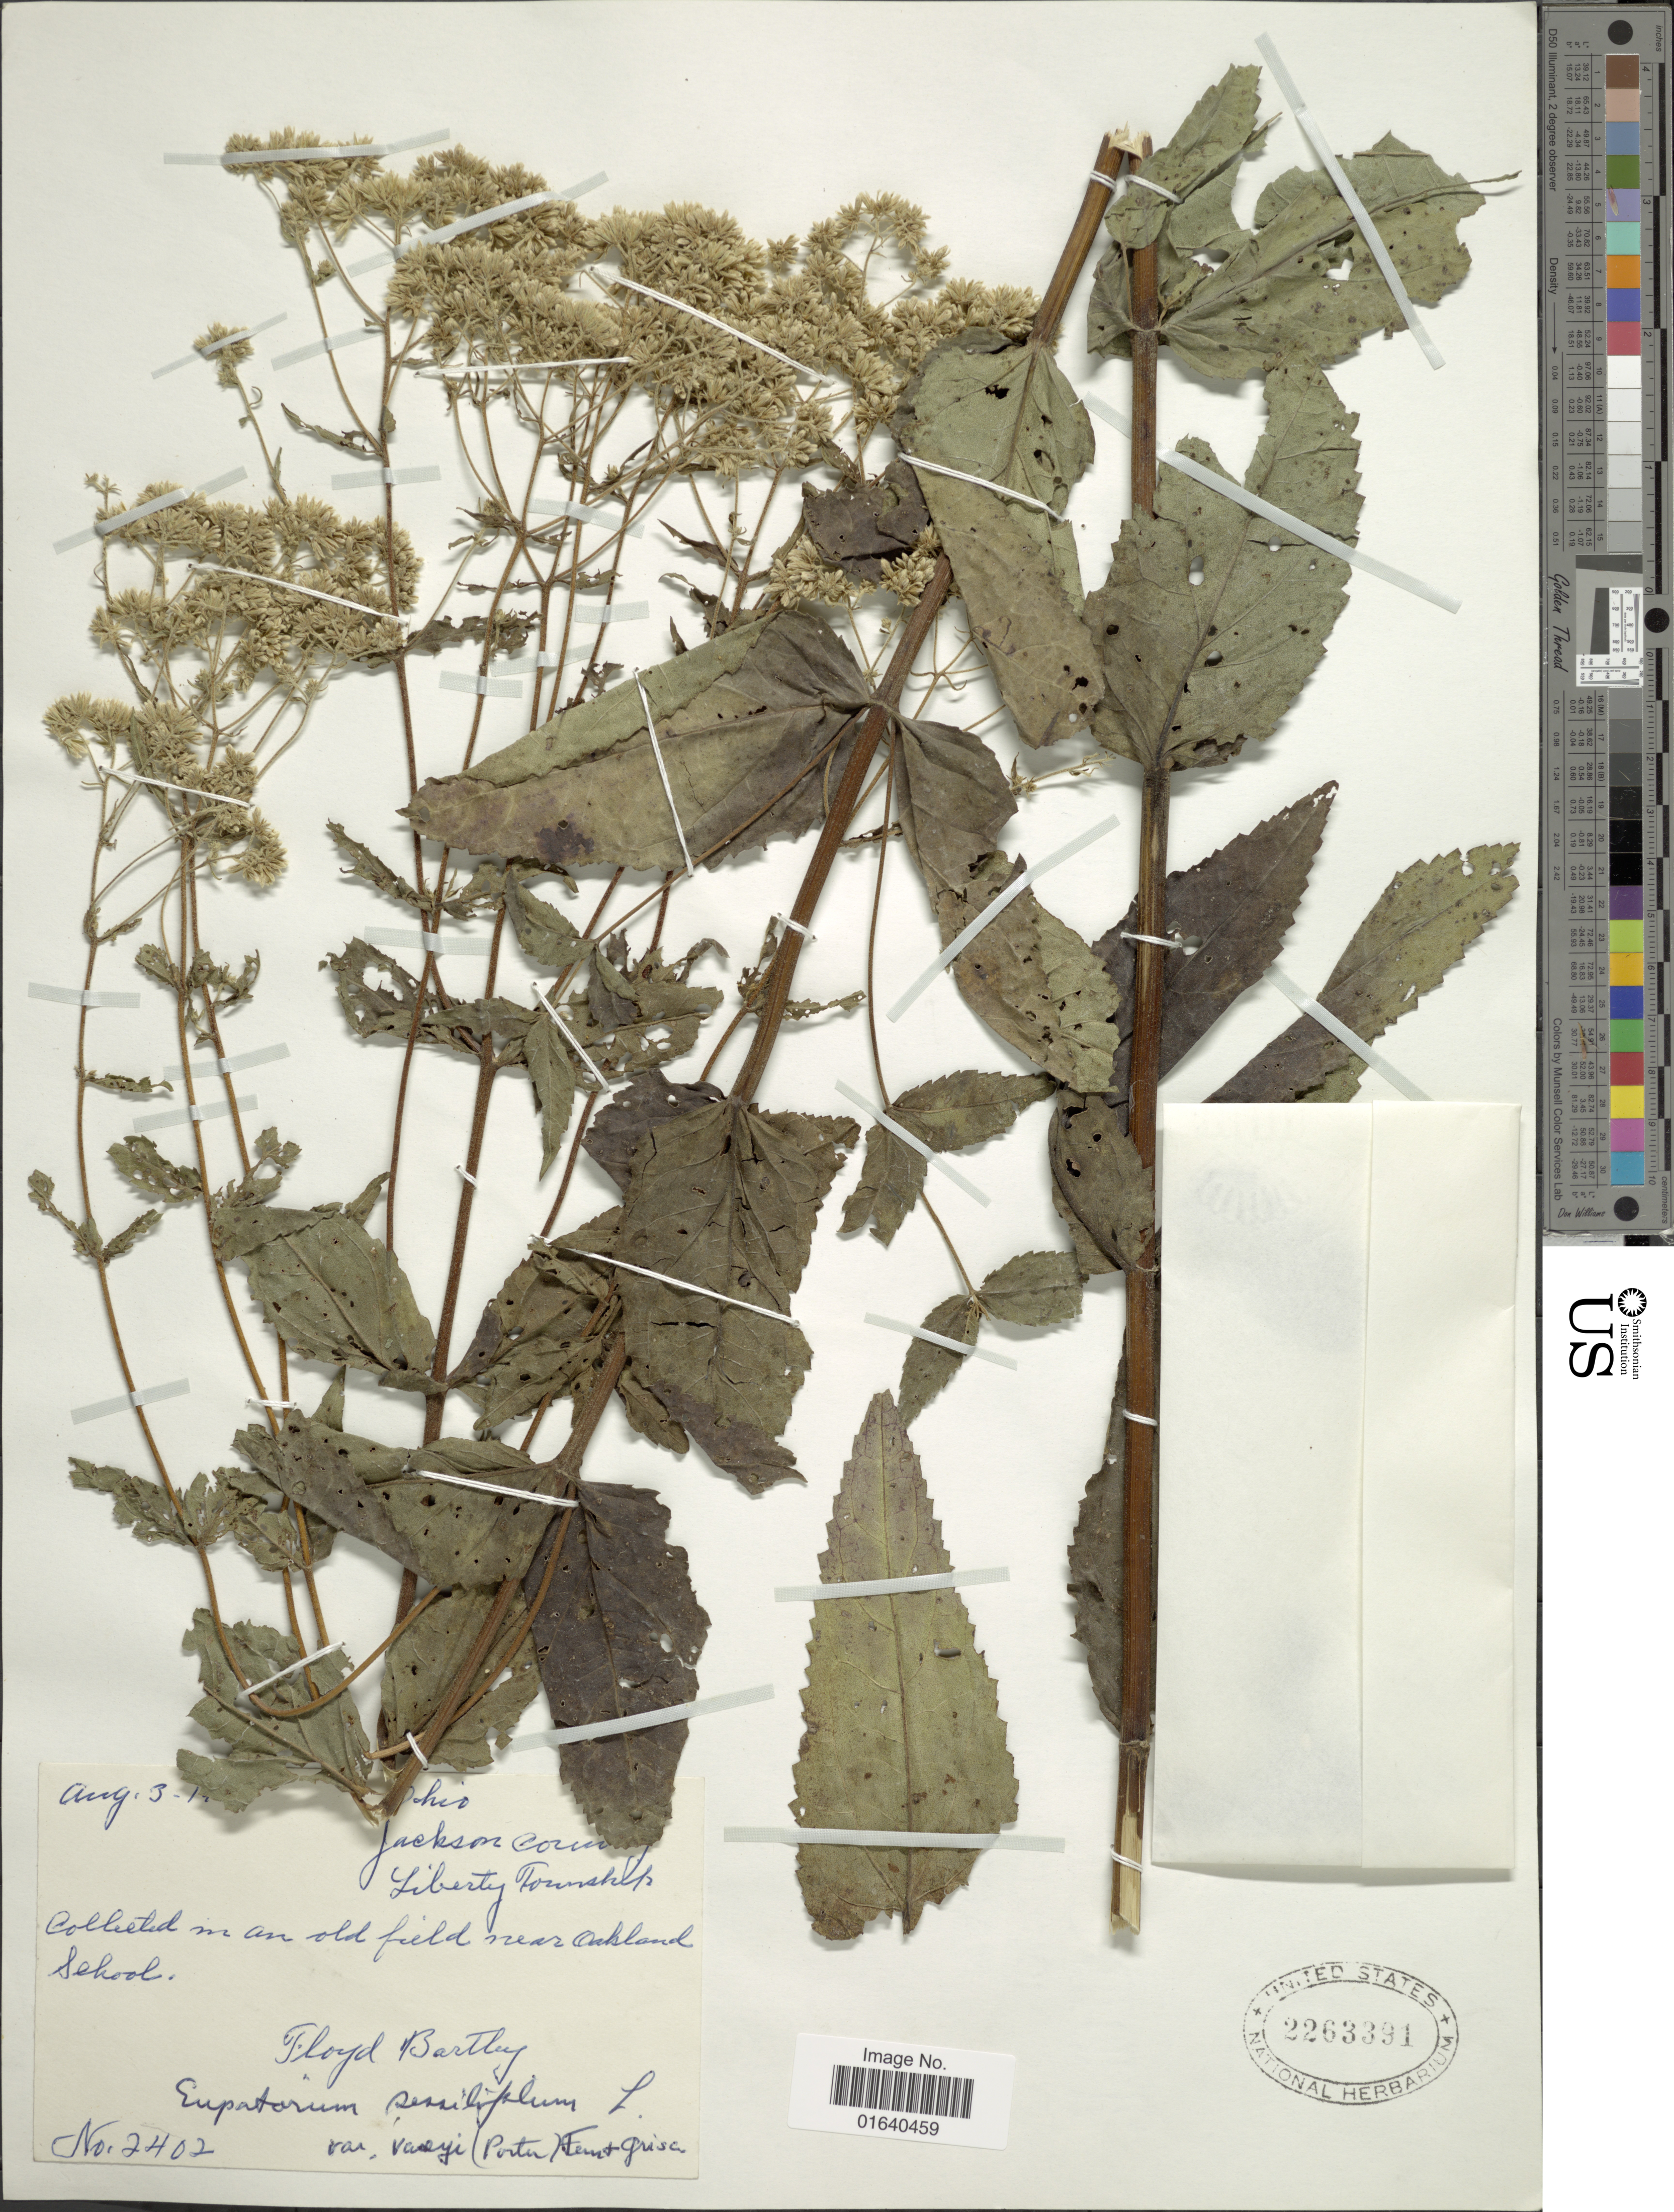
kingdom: Plantae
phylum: Tracheophyta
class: Magnoliopsida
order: Asterales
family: Asteraceae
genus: Eupatorium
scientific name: Eupatorium sessilifolium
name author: L.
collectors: F. Bartley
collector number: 2402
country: United States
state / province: Ohio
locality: Jackson County, Liberty Township, Collected in an old field near Oakland School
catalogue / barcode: US 2263391